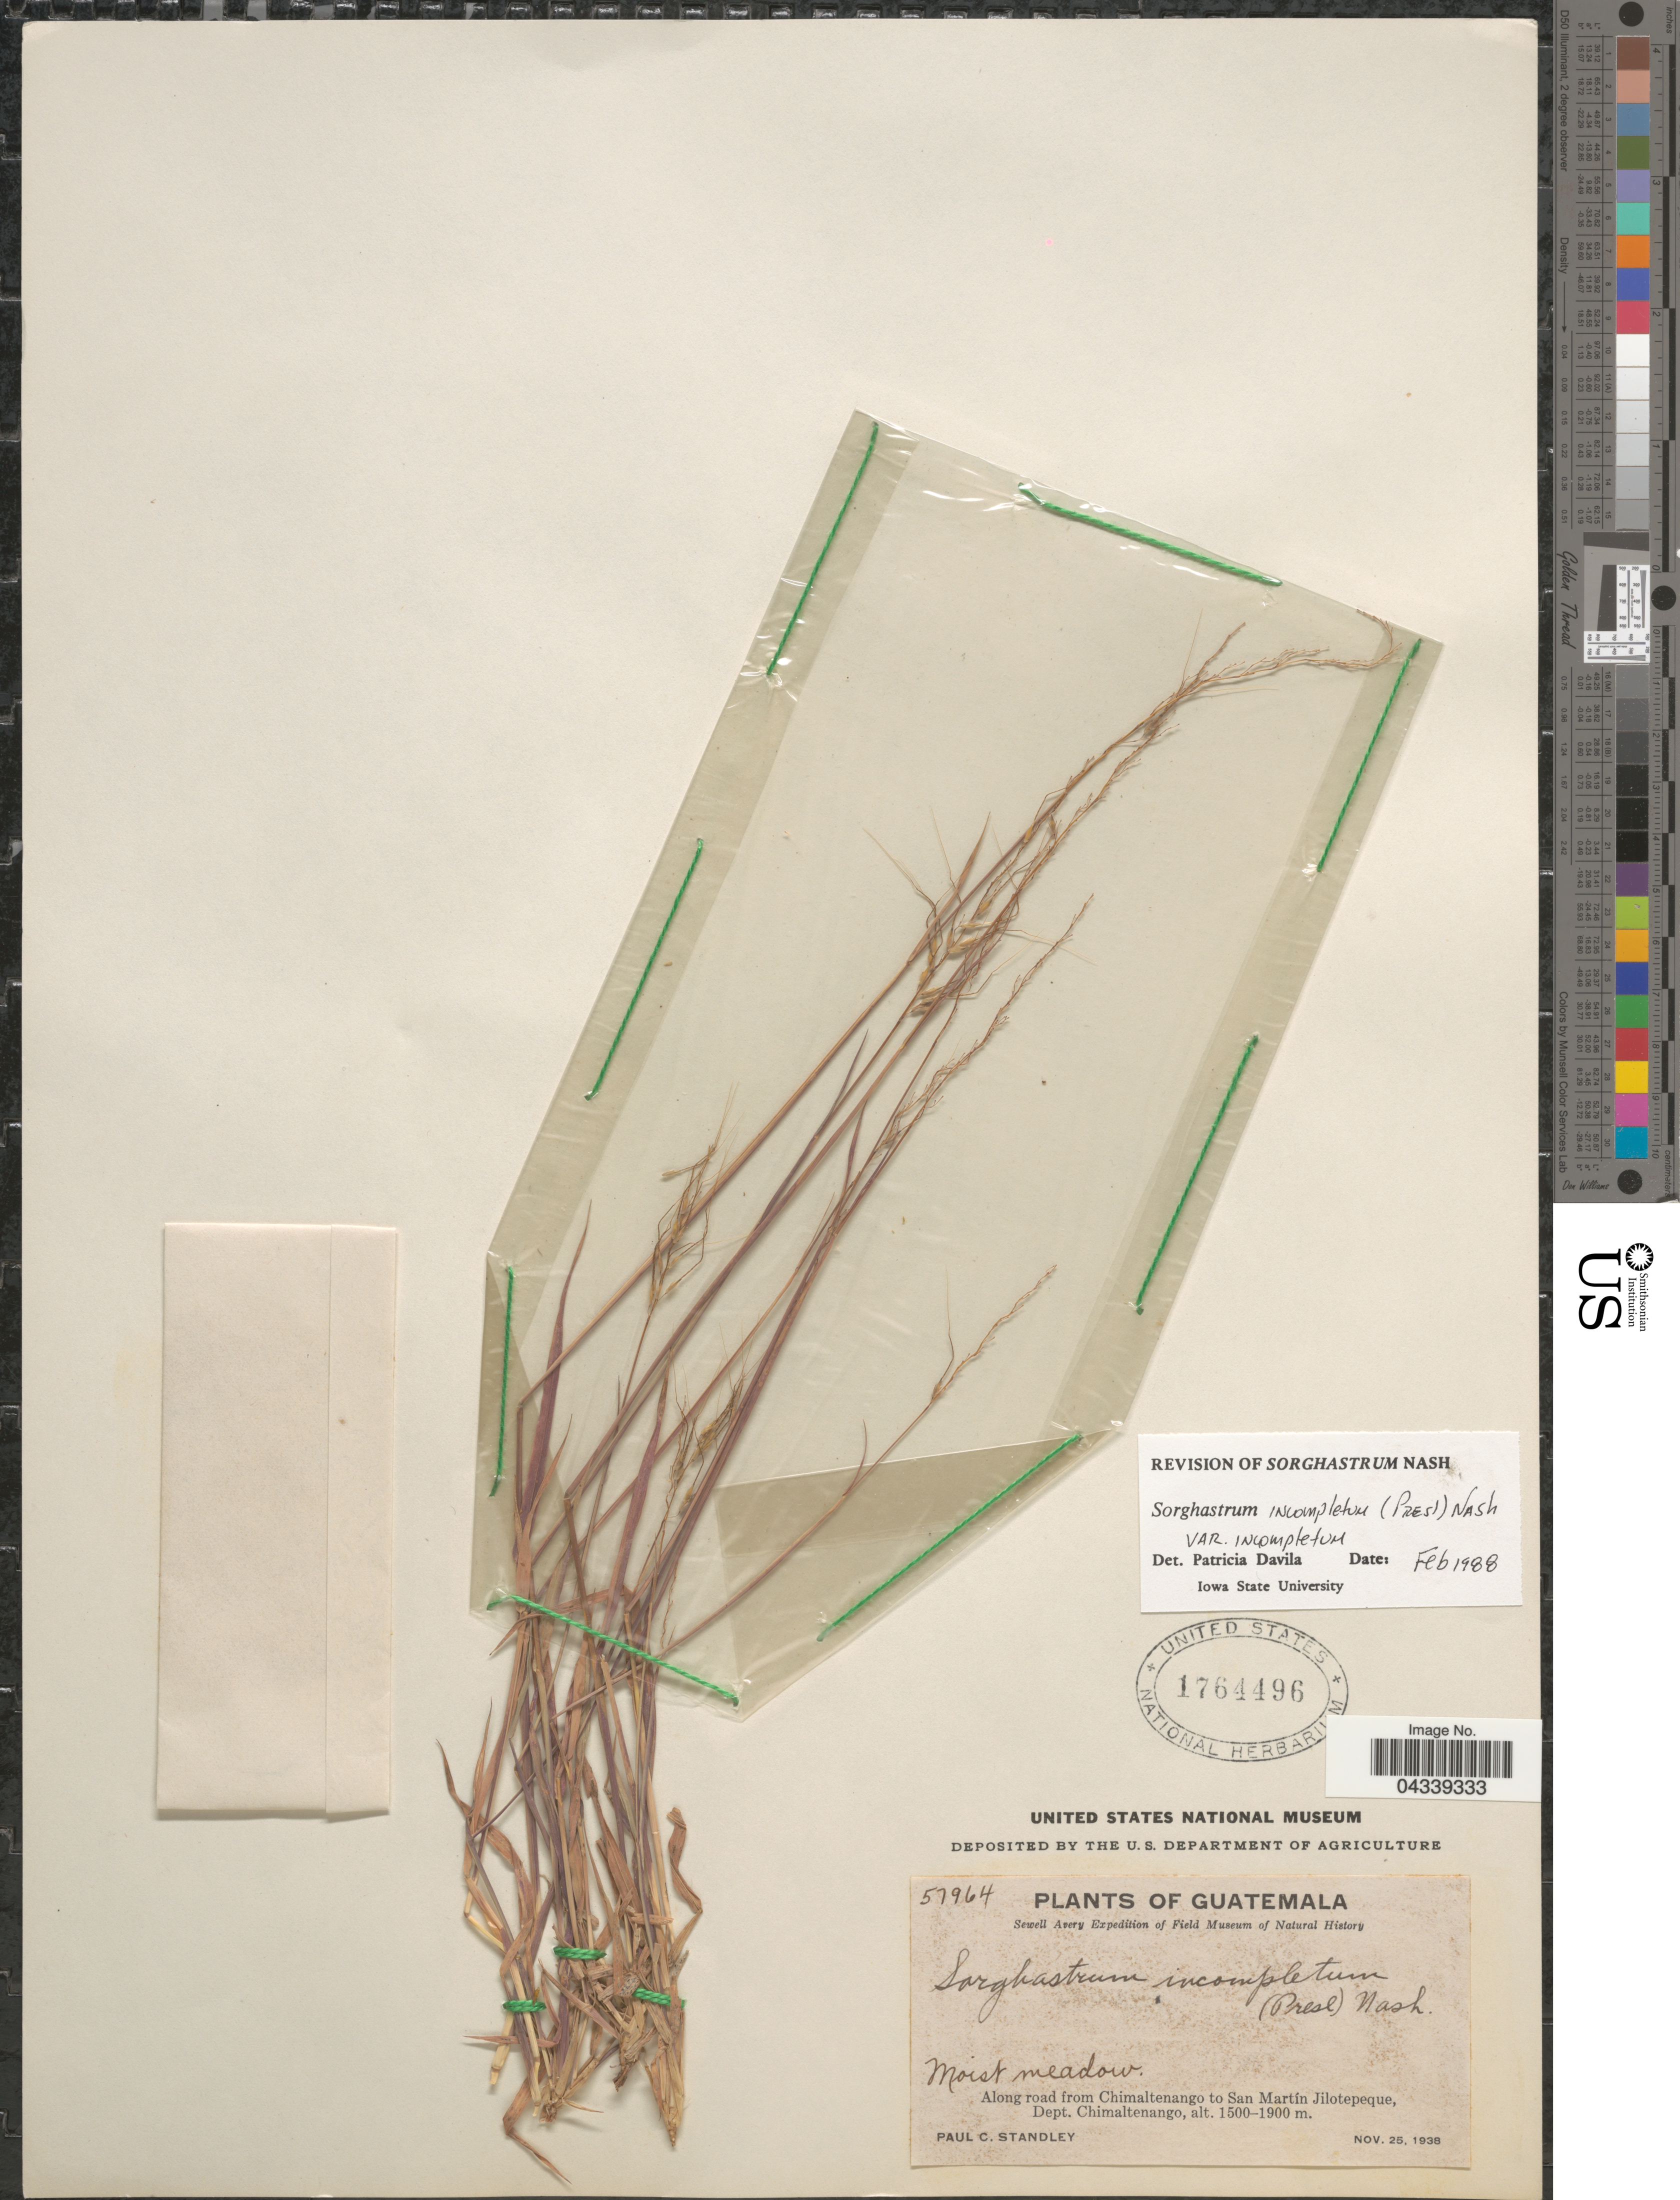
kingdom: Plantae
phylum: Tracheophyta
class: Liliopsida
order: Poales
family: Poaceae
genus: Sorghastrum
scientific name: Sorghastrum incompletum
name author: (J. Presl) Nash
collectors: P. C. Standley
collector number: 57964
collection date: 1938-11-25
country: Guatemala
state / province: Chimaltenango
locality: Sewell Avery Expedition. Along road from Chimaltenango to San Martín Jilotepeque, Dept. Chimaltenango.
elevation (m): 1500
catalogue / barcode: US 1764496